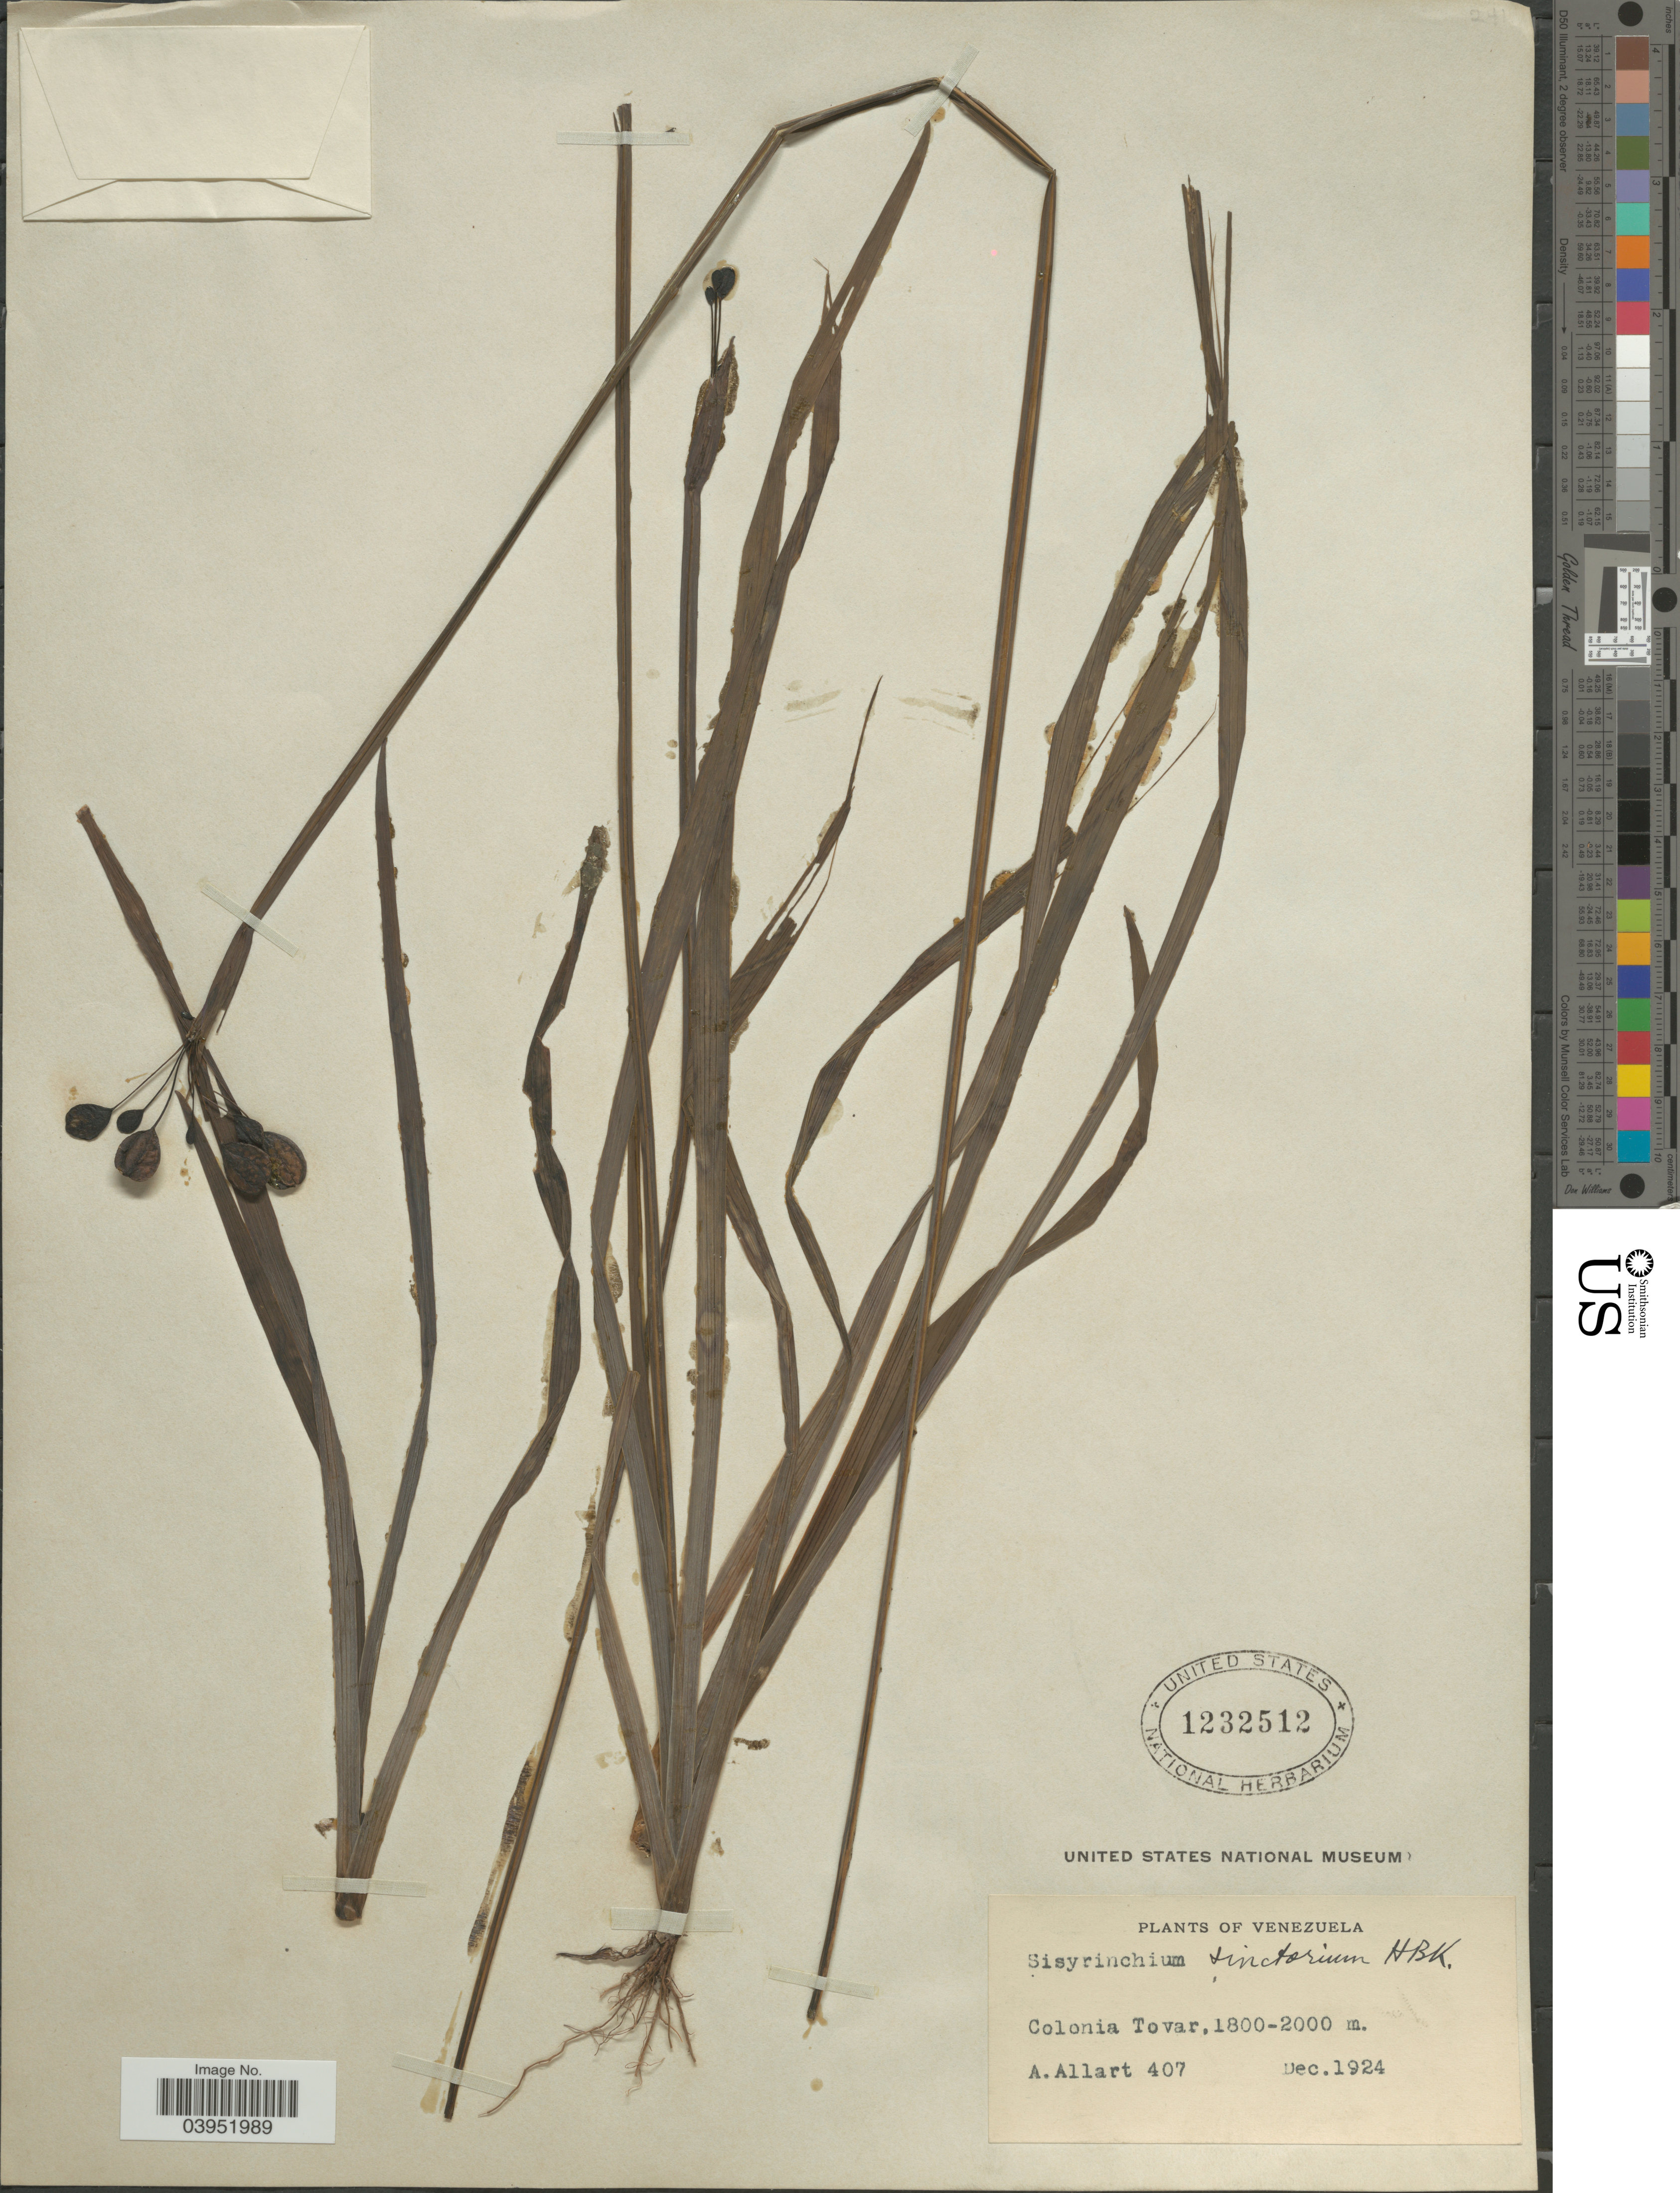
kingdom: Plantae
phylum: Tracheophyta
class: Liliopsida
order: Asparagales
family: Iridaceae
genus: Sisyrinchium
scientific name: Sisyrinchium bogotense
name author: Kunth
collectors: A. Allart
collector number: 407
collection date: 1924-12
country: Venezuela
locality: Colonia Tovar.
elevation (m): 1800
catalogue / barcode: US 1232512